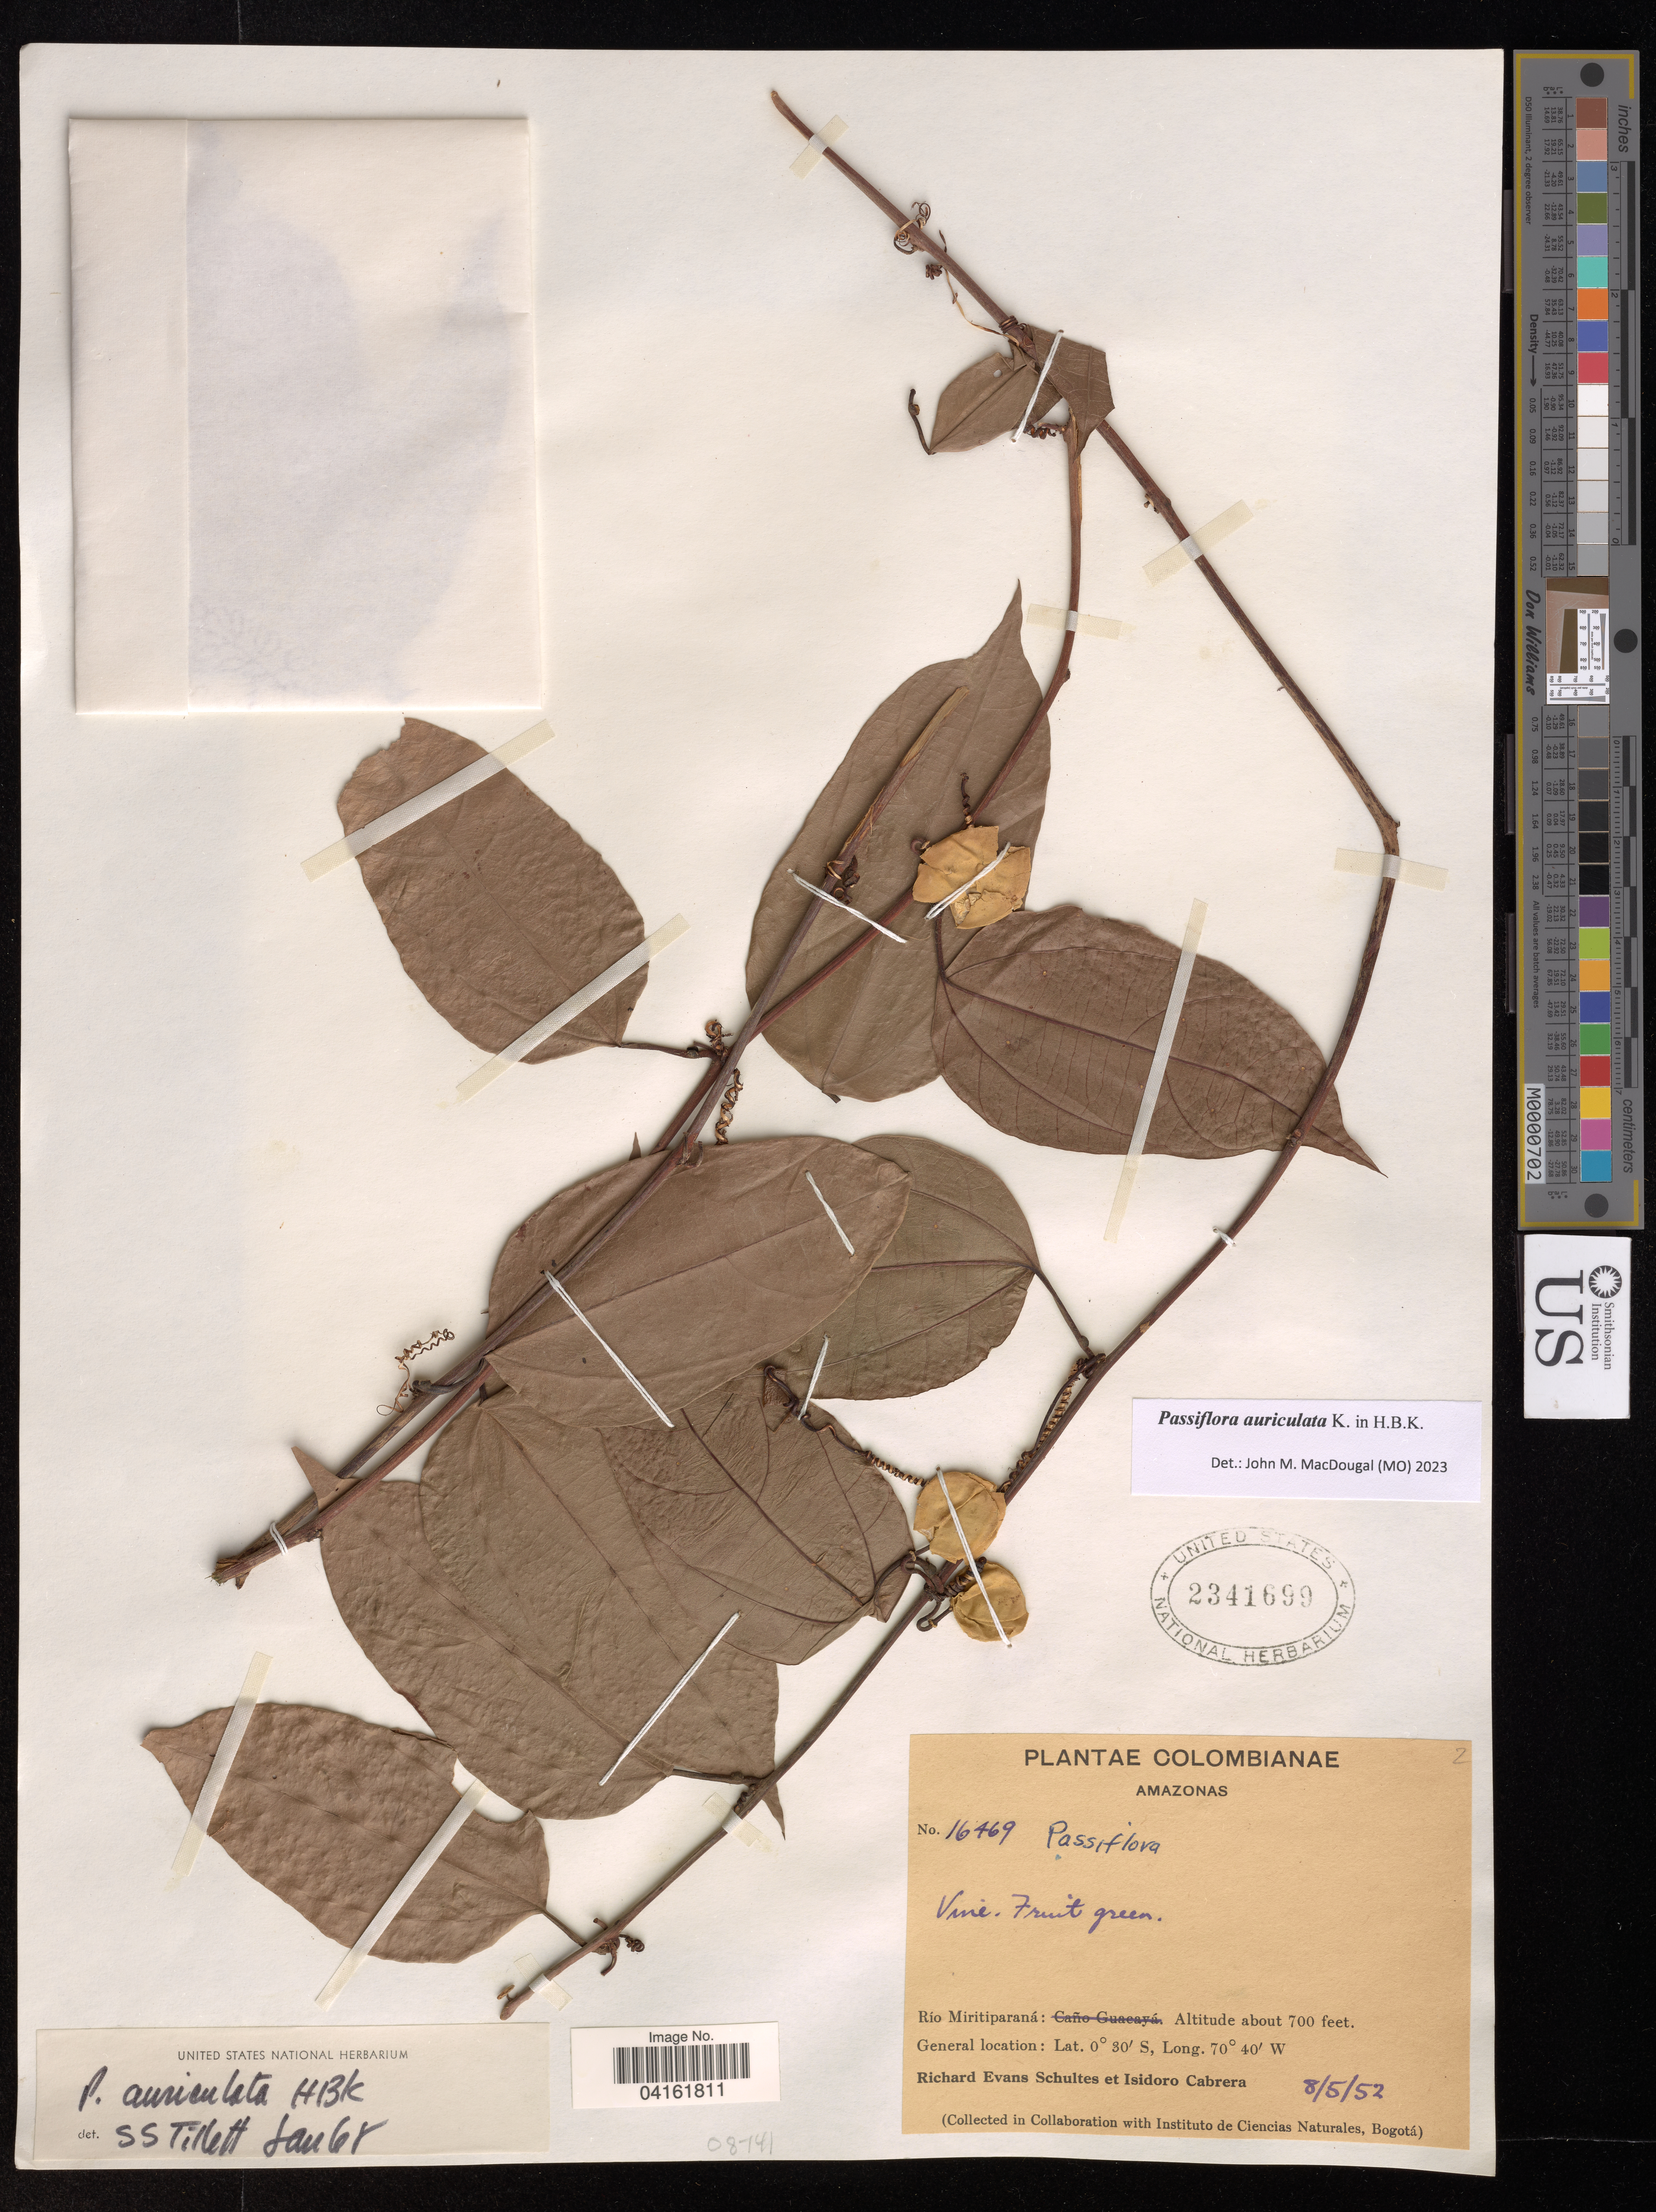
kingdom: Plantae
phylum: Tracheophyta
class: Magnoliopsida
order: Malpighiales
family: Passifloraceae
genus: Passiflora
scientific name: Passiflora auriculata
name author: Kunth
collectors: R. E. Schultes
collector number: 16469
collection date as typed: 8 5 52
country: Colombia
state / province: Amazonas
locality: Río Miritiparaná.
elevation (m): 213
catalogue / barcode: US 2341699